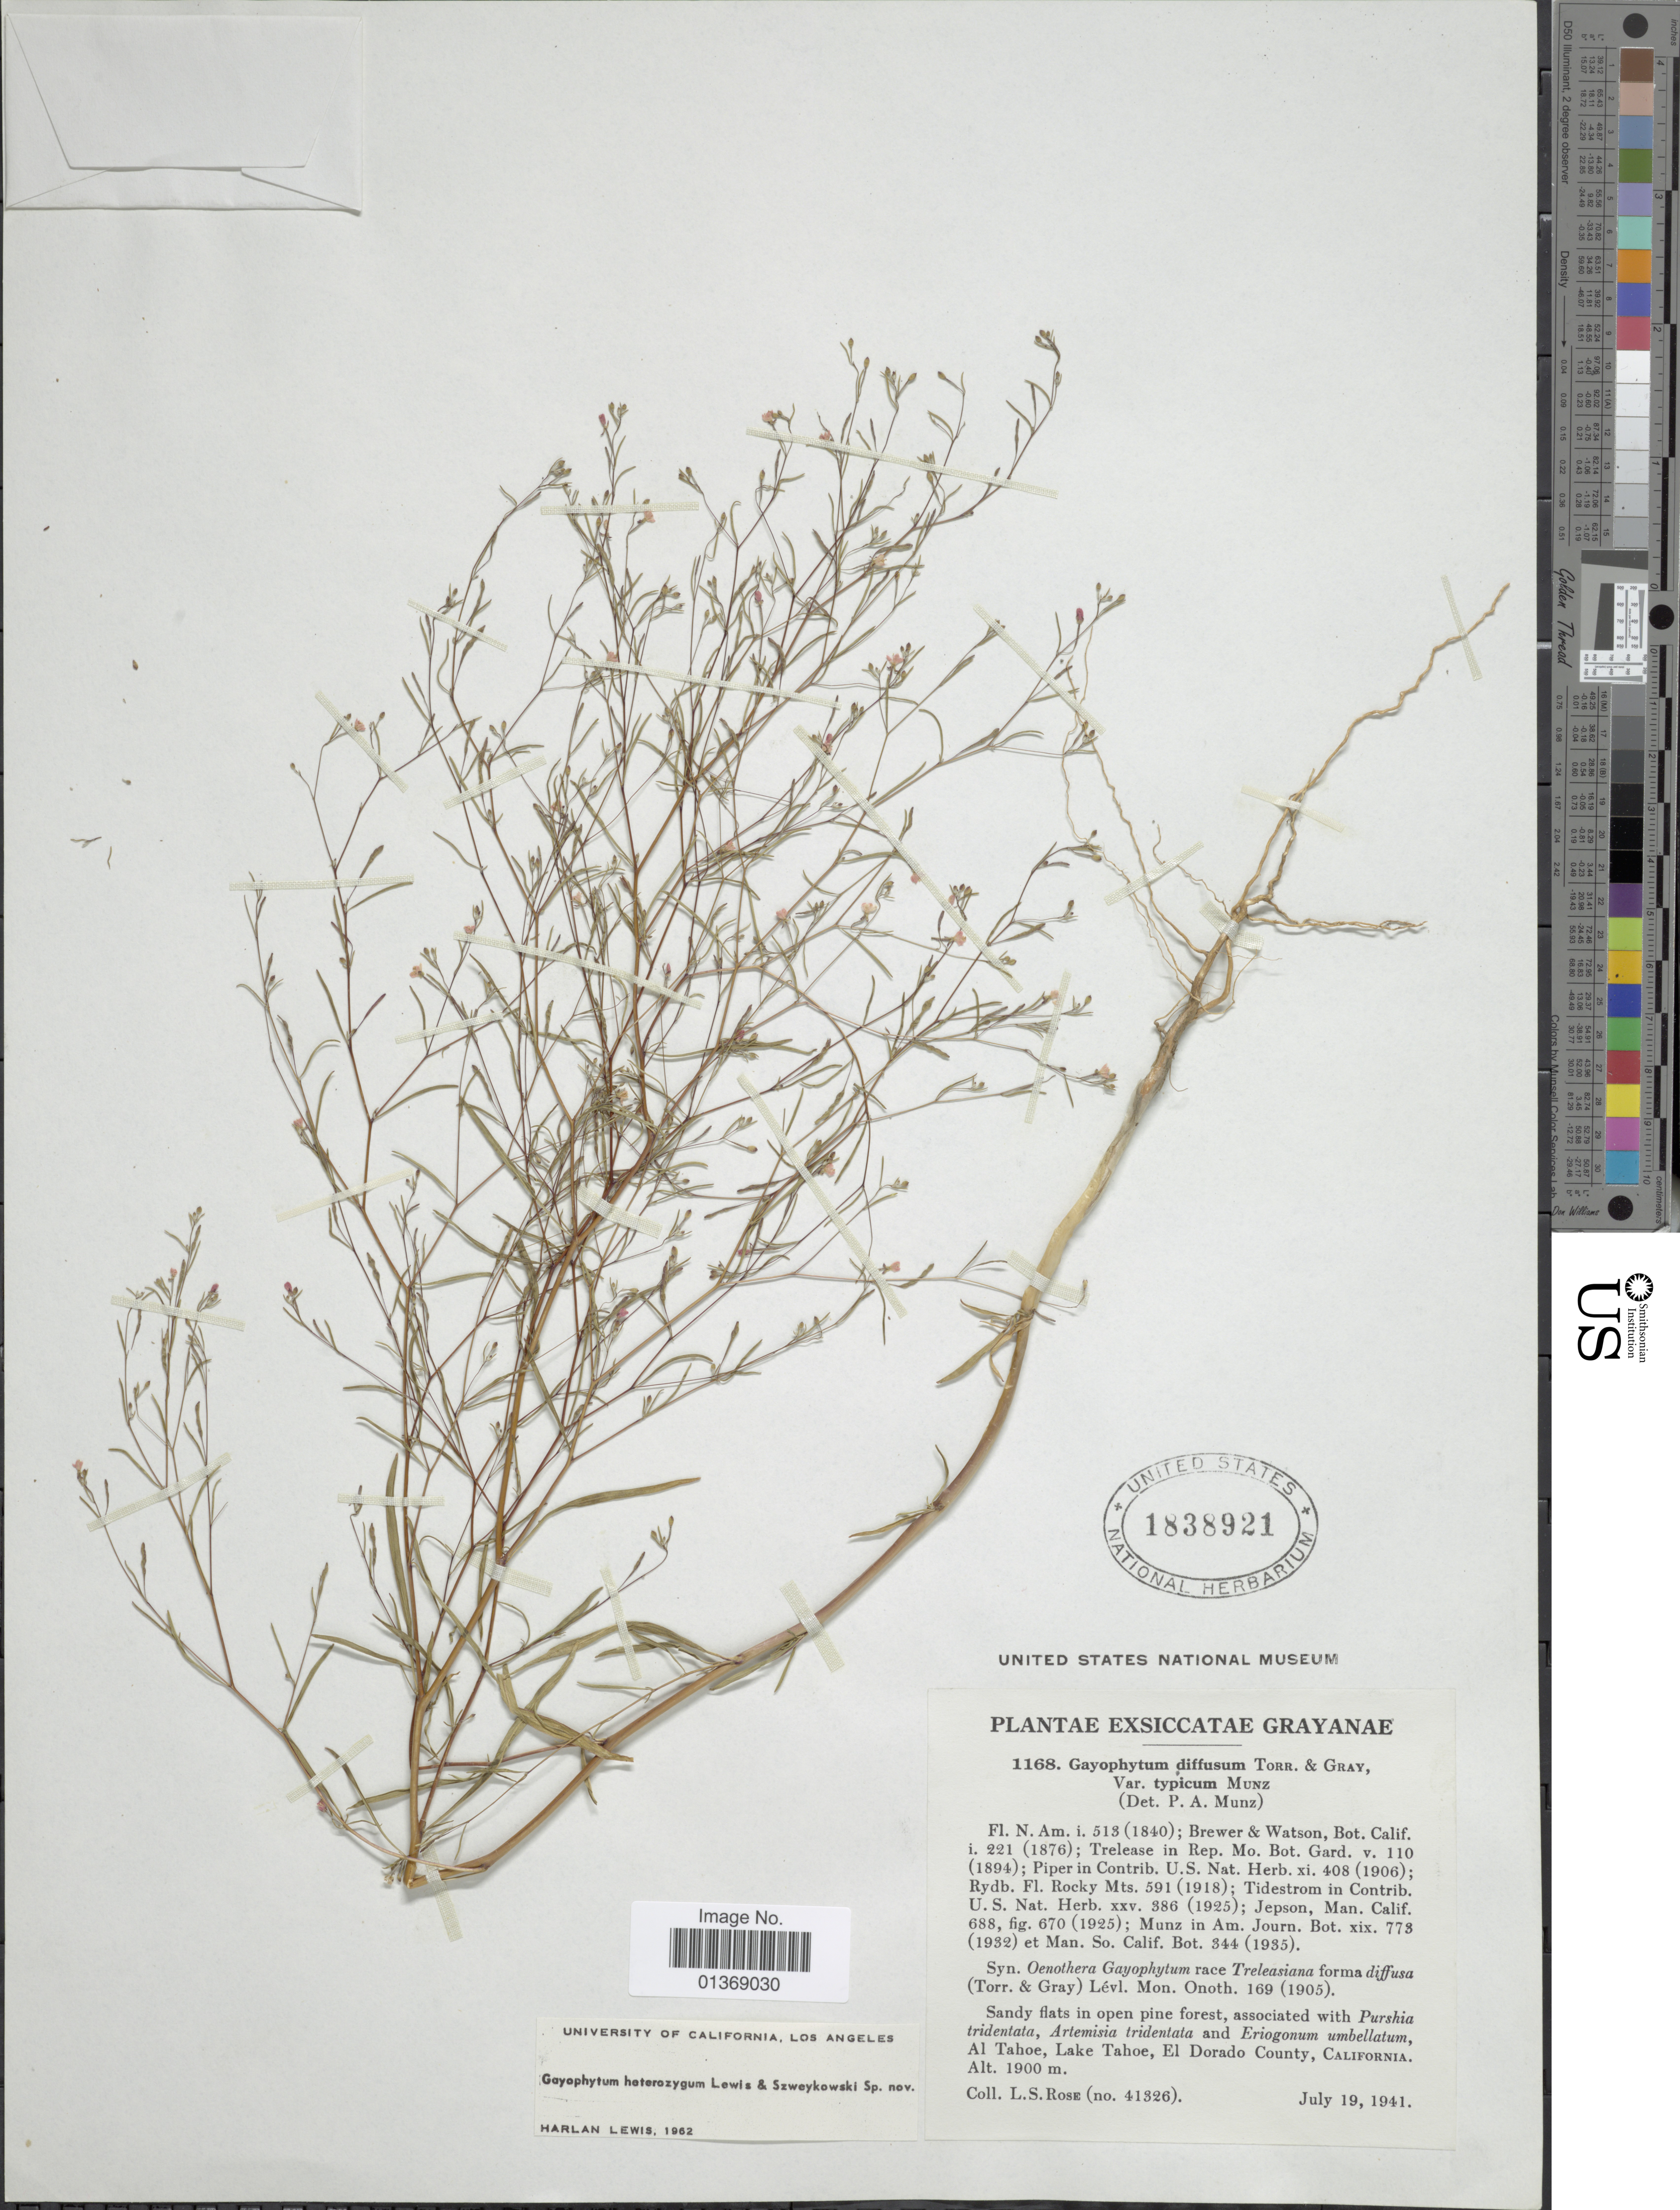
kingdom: Plantae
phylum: Tracheophyta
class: Magnoliopsida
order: Myrtales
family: Onagraceae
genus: Gayophytum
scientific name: Gayophytum heterozygum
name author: F. H. Lewis & Szweyk.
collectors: L. S. Rose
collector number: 41326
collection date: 1941-07-19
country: United States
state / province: California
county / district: El Dorado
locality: Al Tahoe, Lake Tahoe, El Dorado County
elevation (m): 1900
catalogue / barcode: US 1838921